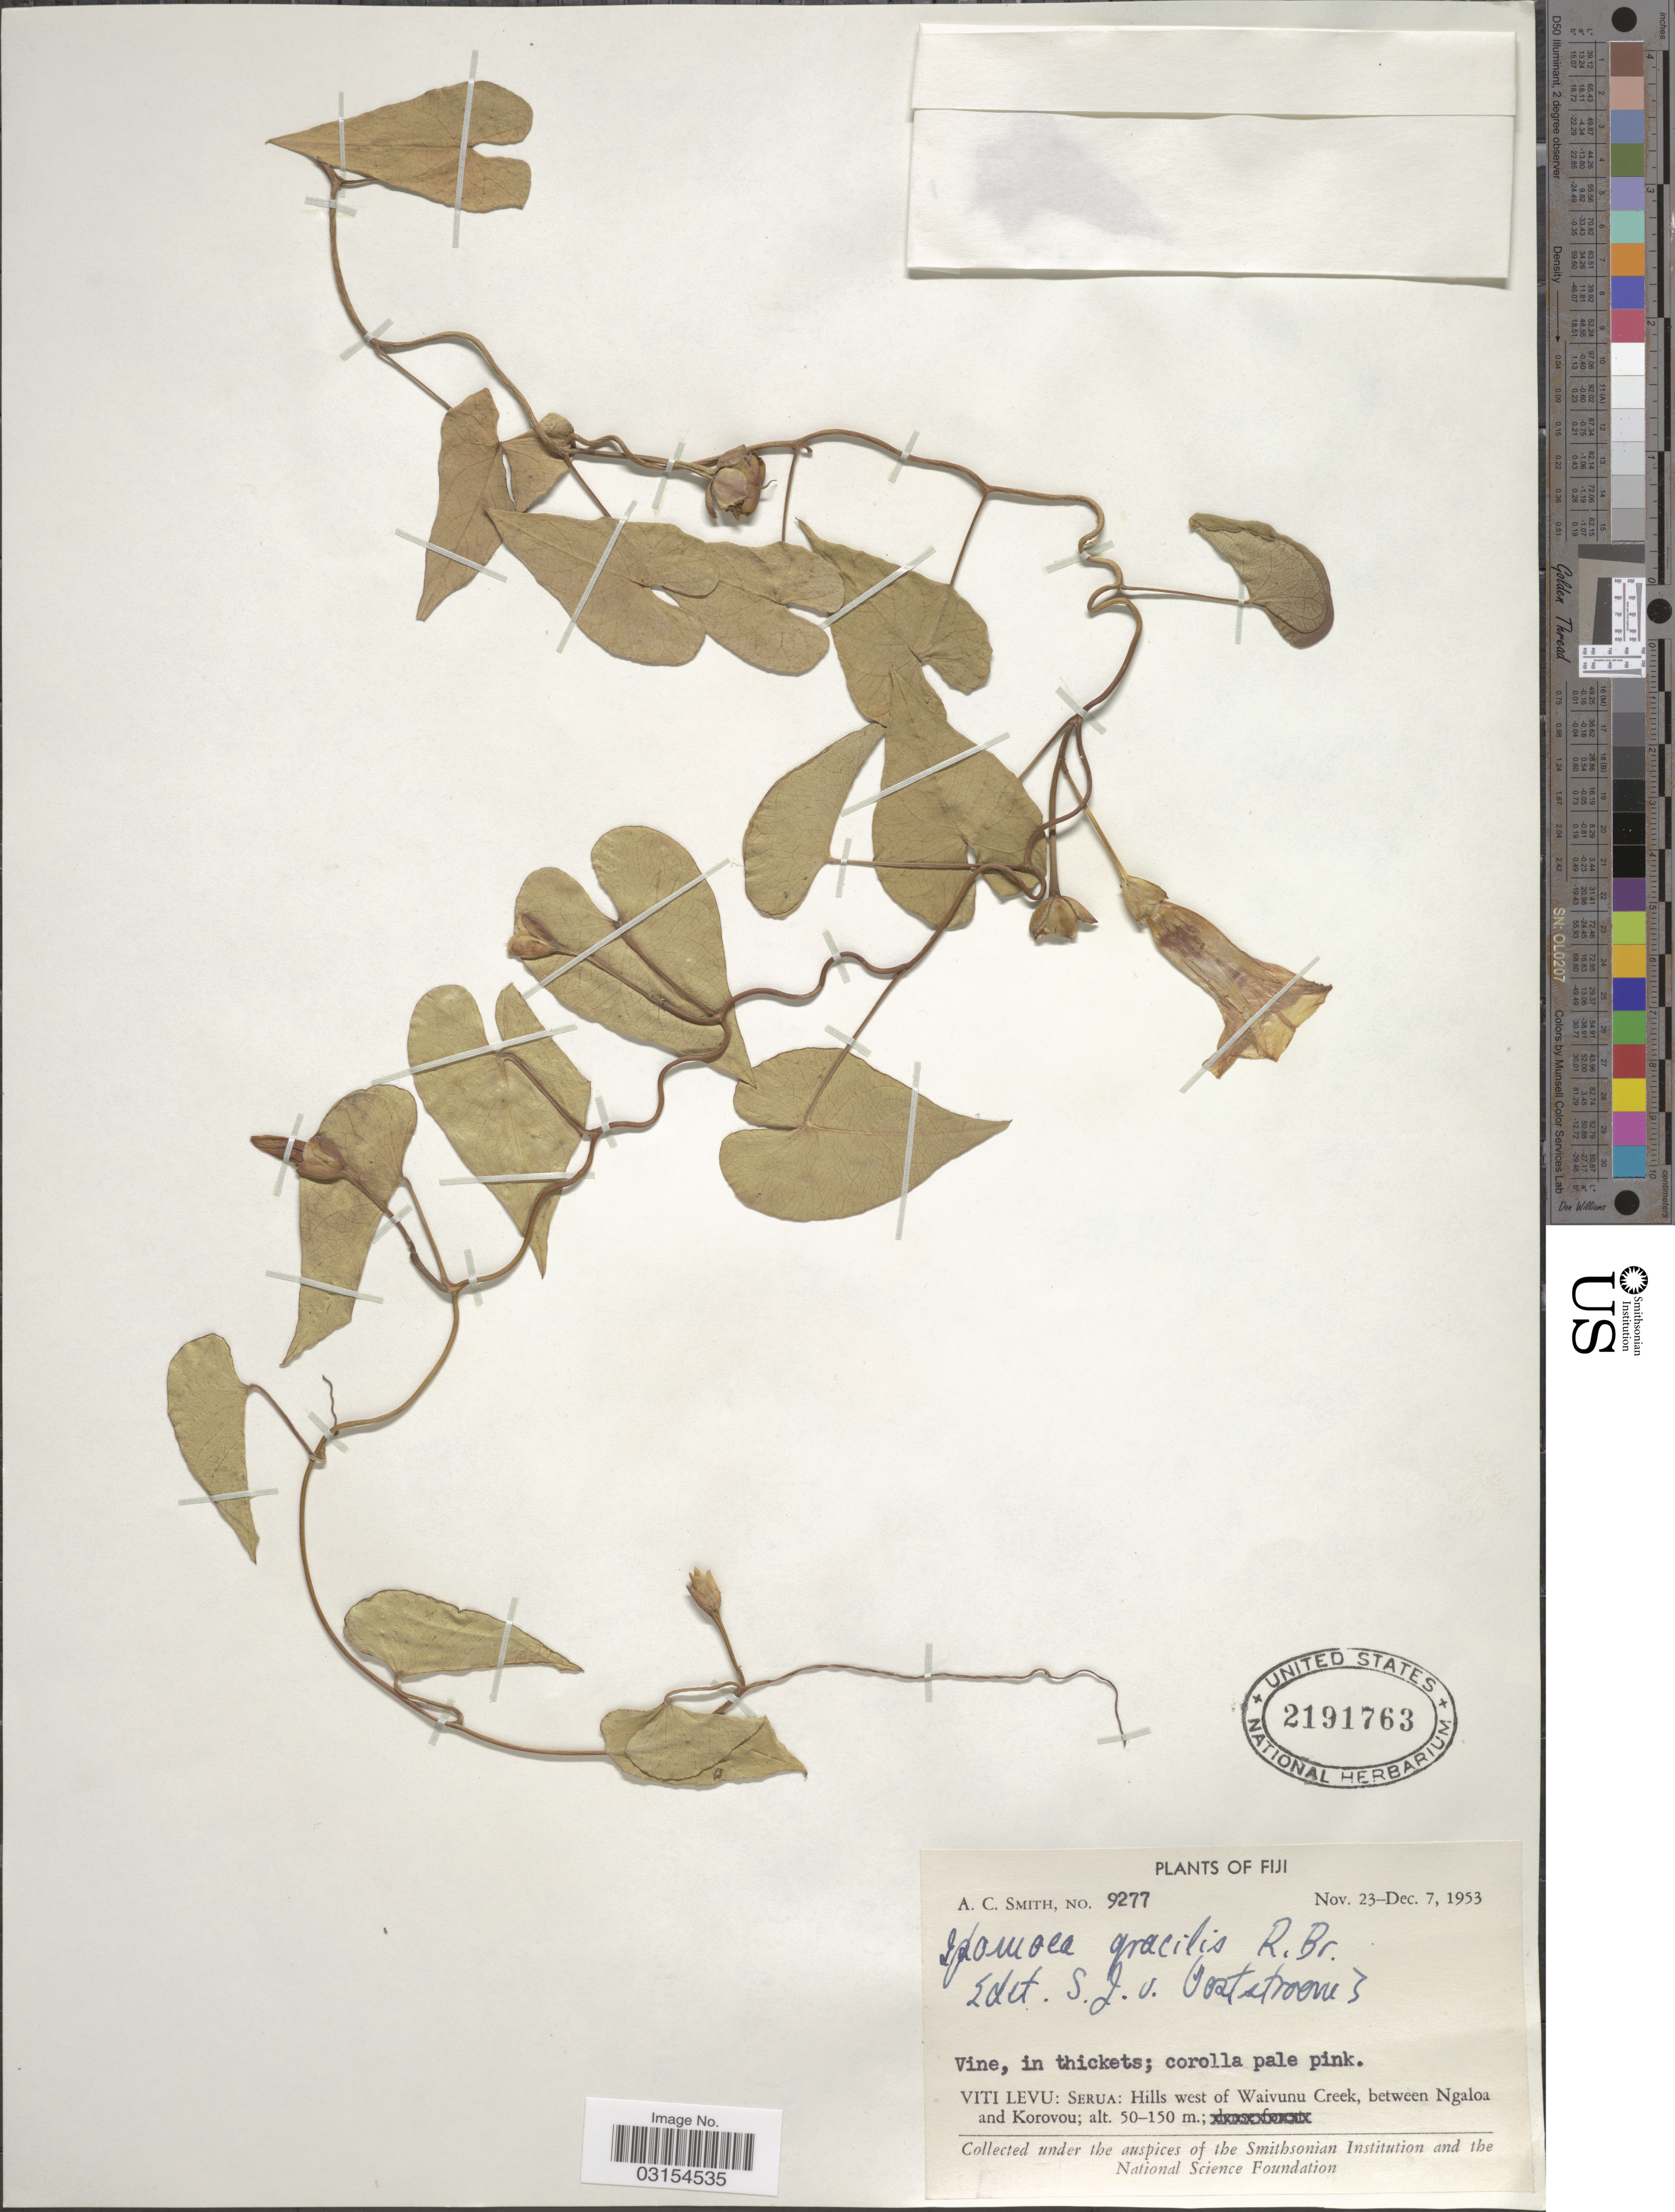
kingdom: Plantae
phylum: Tracheophyta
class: Magnoliopsida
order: Solanales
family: Convolvulaceae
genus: Ipomoea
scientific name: Ipomoea littoralis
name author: Blume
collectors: A. C. Smith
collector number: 9277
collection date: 1953-11-23/1953-12-07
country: Fiji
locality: Viti Levu: Serua: Hills west of Waivunu Creek, between Ngaloa and Korovou.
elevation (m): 50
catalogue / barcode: US 2191763